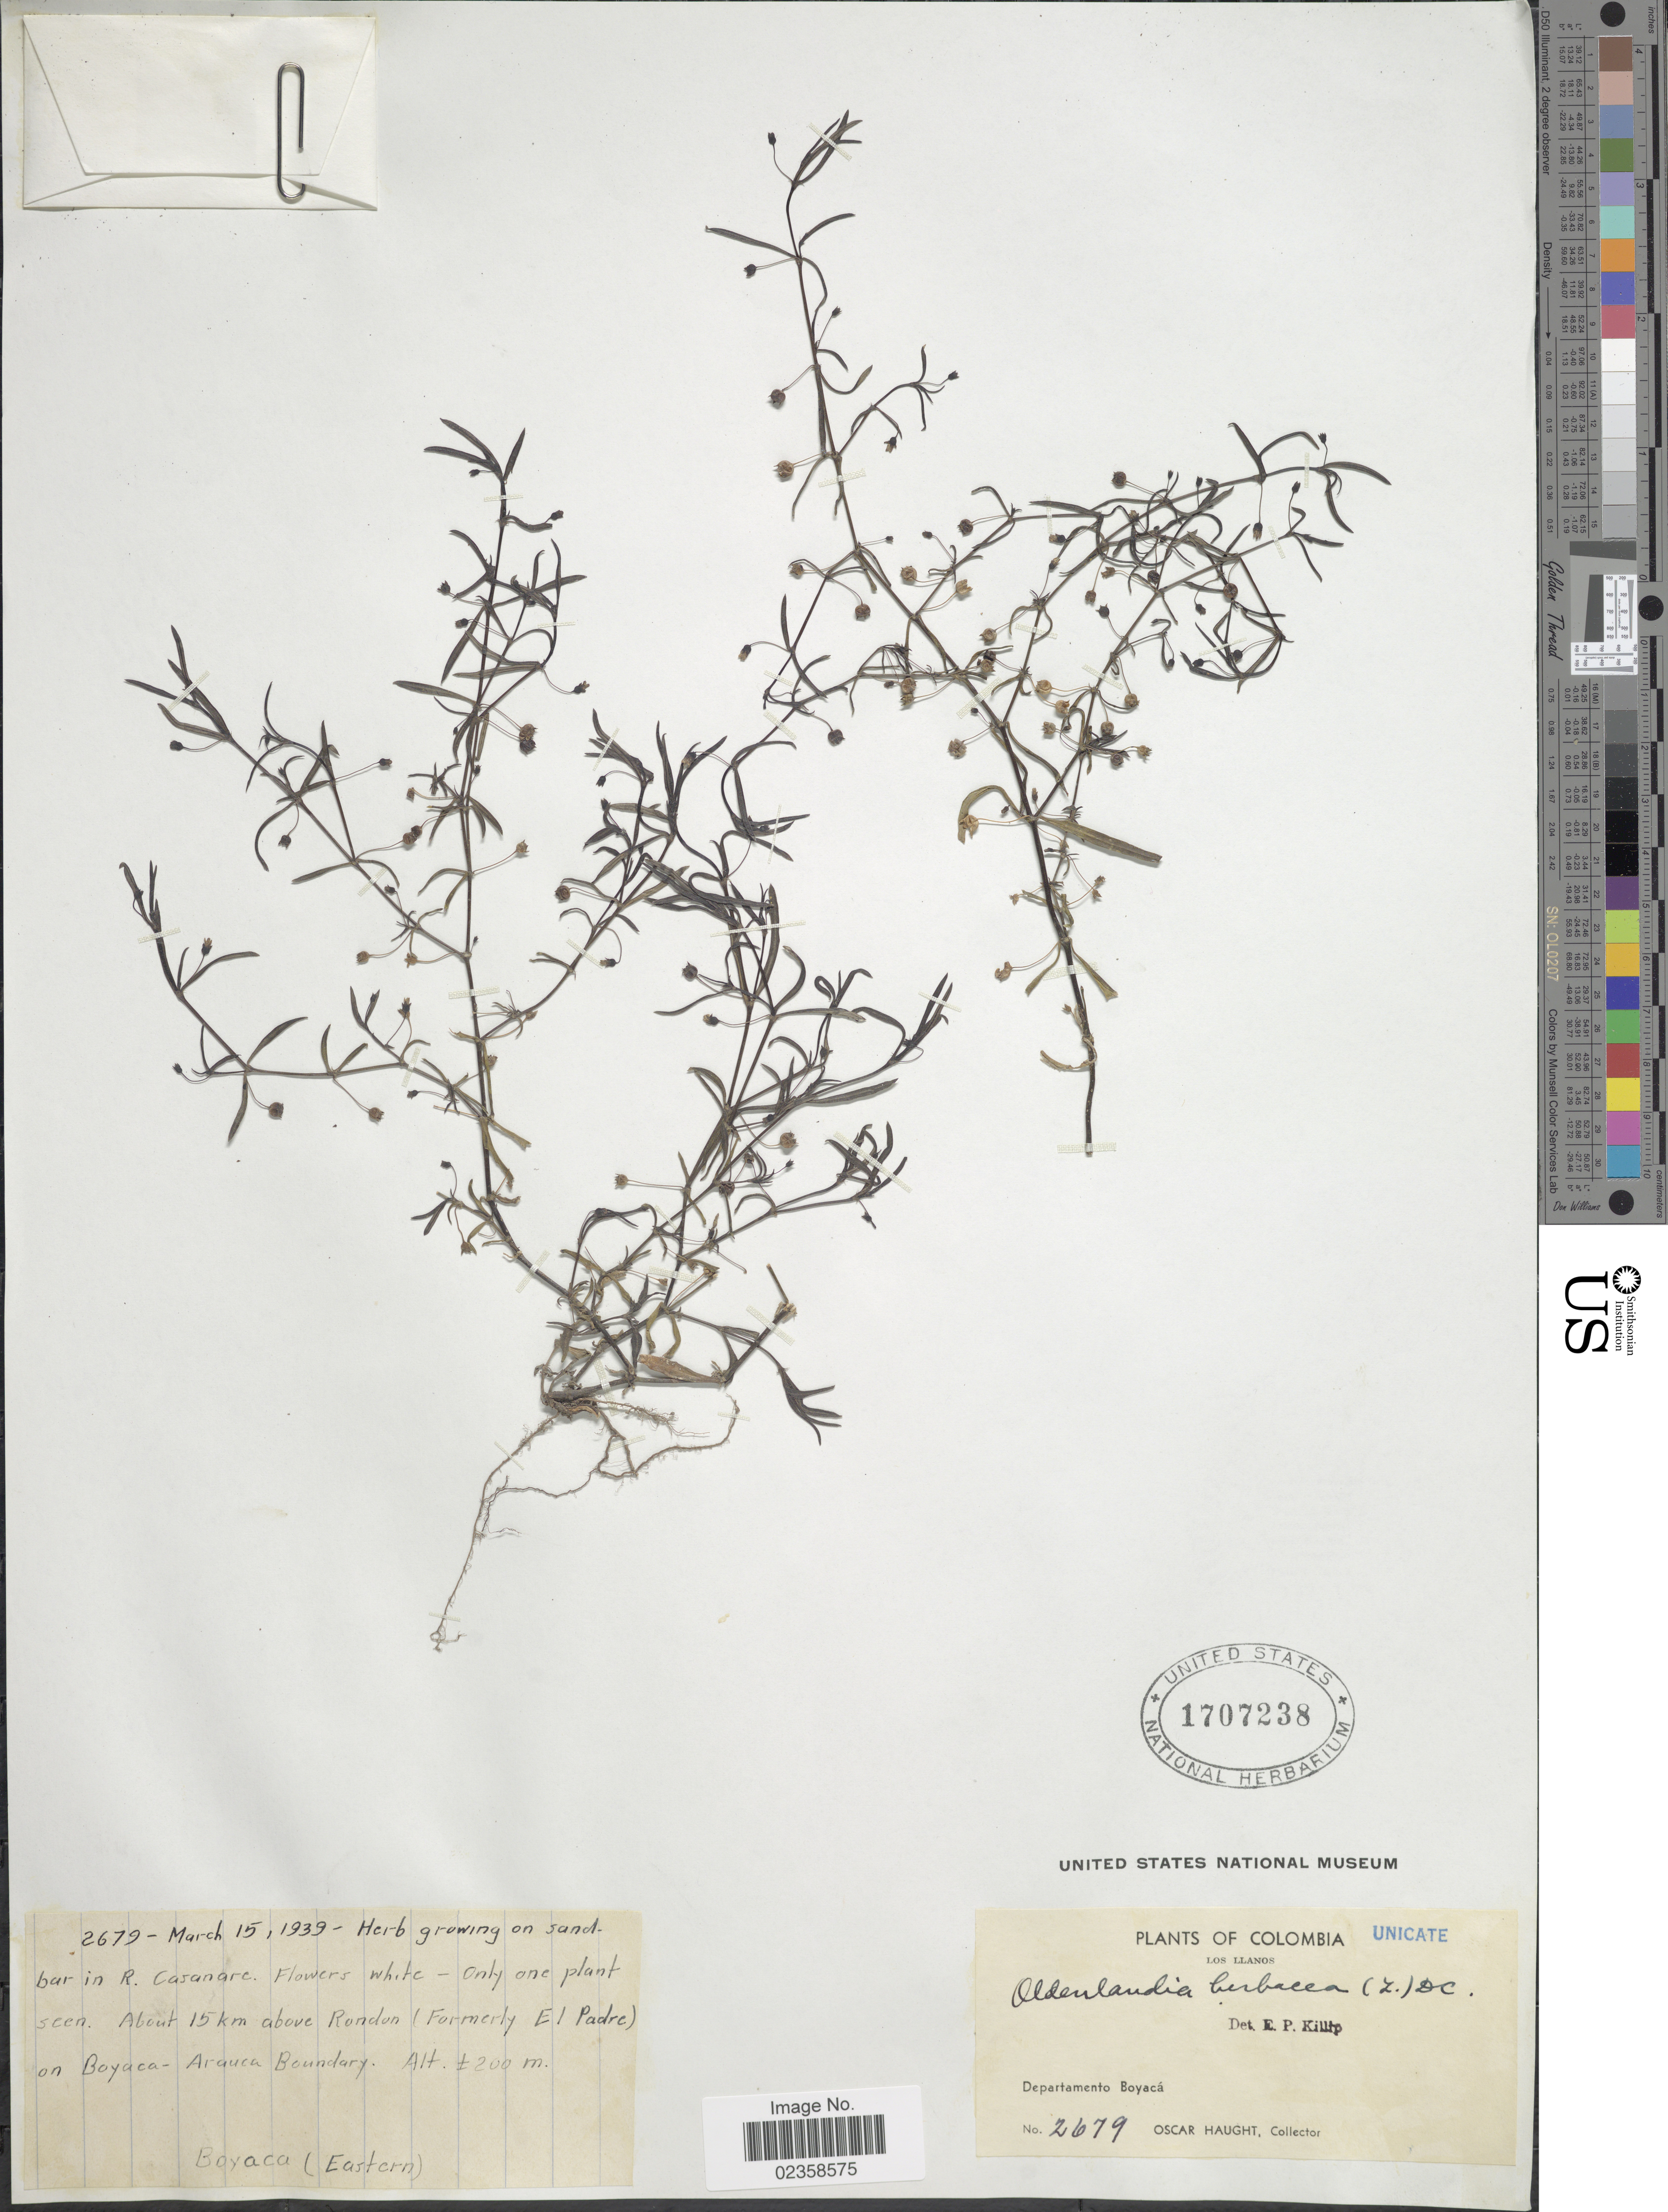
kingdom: Plantae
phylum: Tracheophyta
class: Magnoliopsida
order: Gentianales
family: Rubiaceae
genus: Oldenlandia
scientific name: Oldenlandia herbacea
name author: (L.) Roxb.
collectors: O. L. Haught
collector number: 2679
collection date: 1939-03-15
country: Colombia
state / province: Boyacá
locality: Los Llanos, Departamento Boyaca, About 15 km above Rondon (Formerly El Padre) on Boyaca, Arauca Boundary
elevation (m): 200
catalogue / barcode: US 1707238